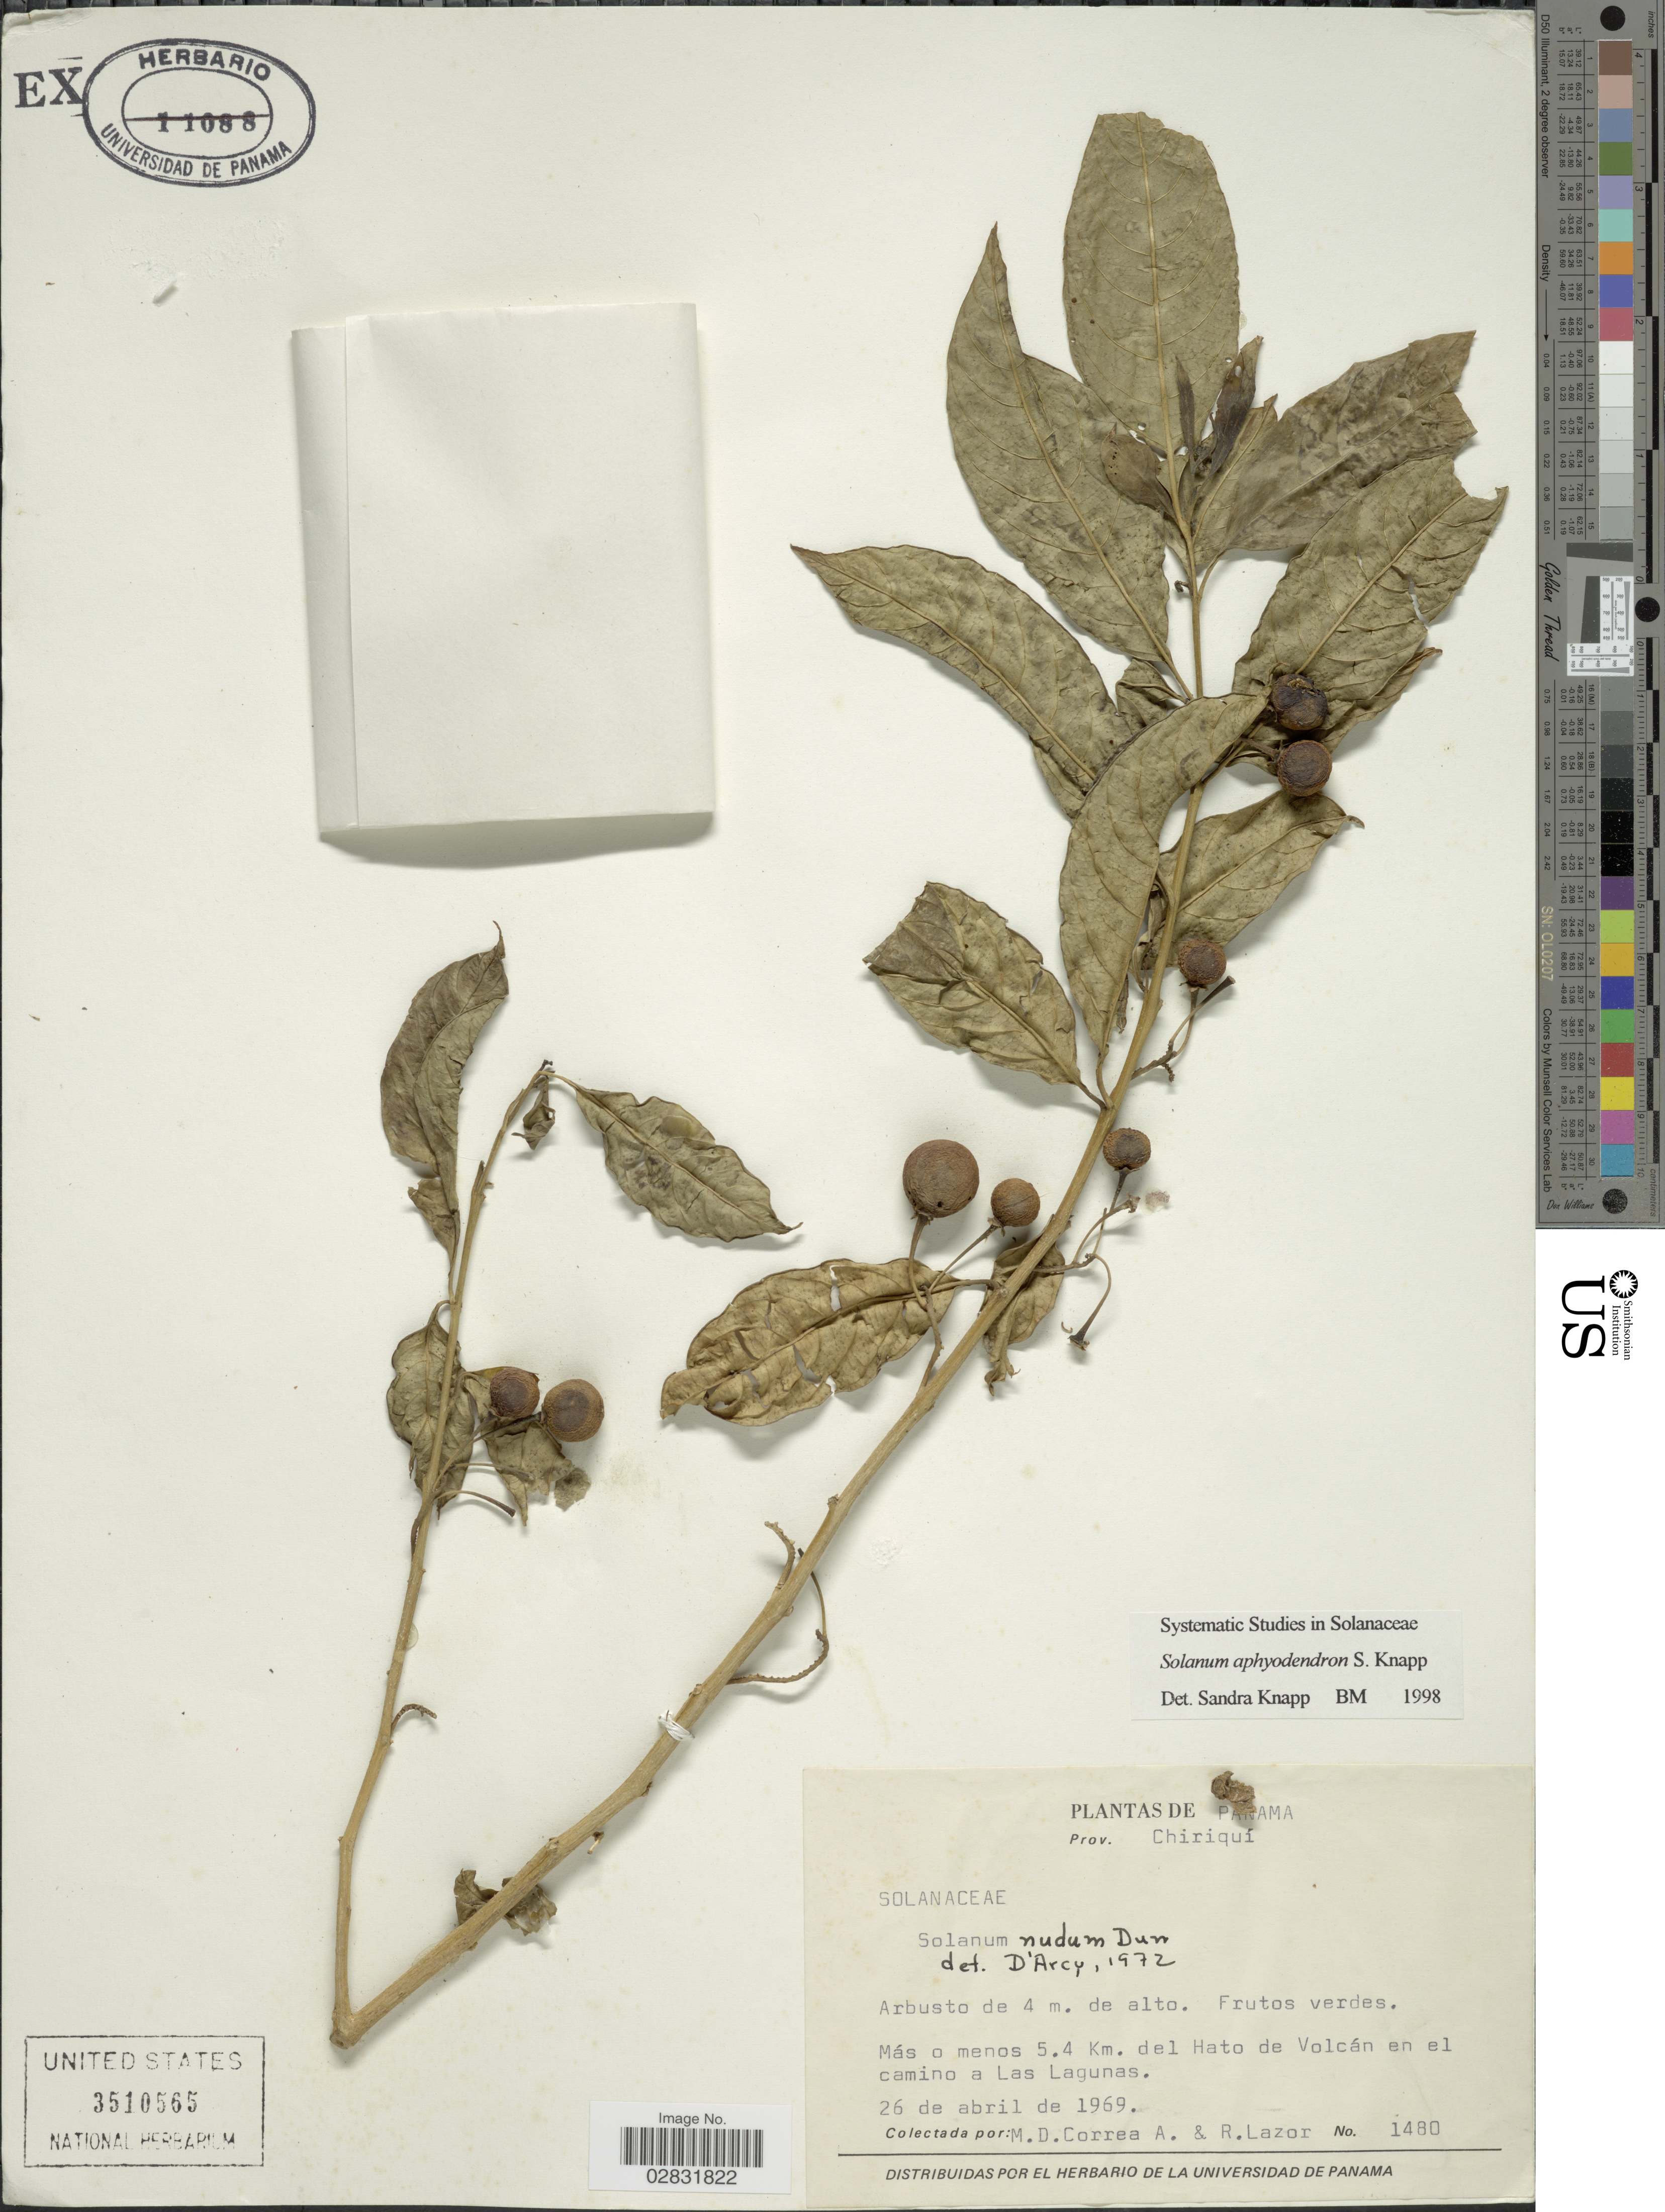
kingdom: Plantae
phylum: Tracheophyta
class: Magnoliopsida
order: Solanales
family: Solanaceae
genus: Solanum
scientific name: Solanum aphyodendron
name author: S. Knapp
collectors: M. D. Corrêa-A. & R. L. Lazor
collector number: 1480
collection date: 1969-04-26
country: Panama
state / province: Chiriqui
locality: Más o menos 5.4 Km. del Hato de Volcán en el camino a Las Lagunas.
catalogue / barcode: US 3510565